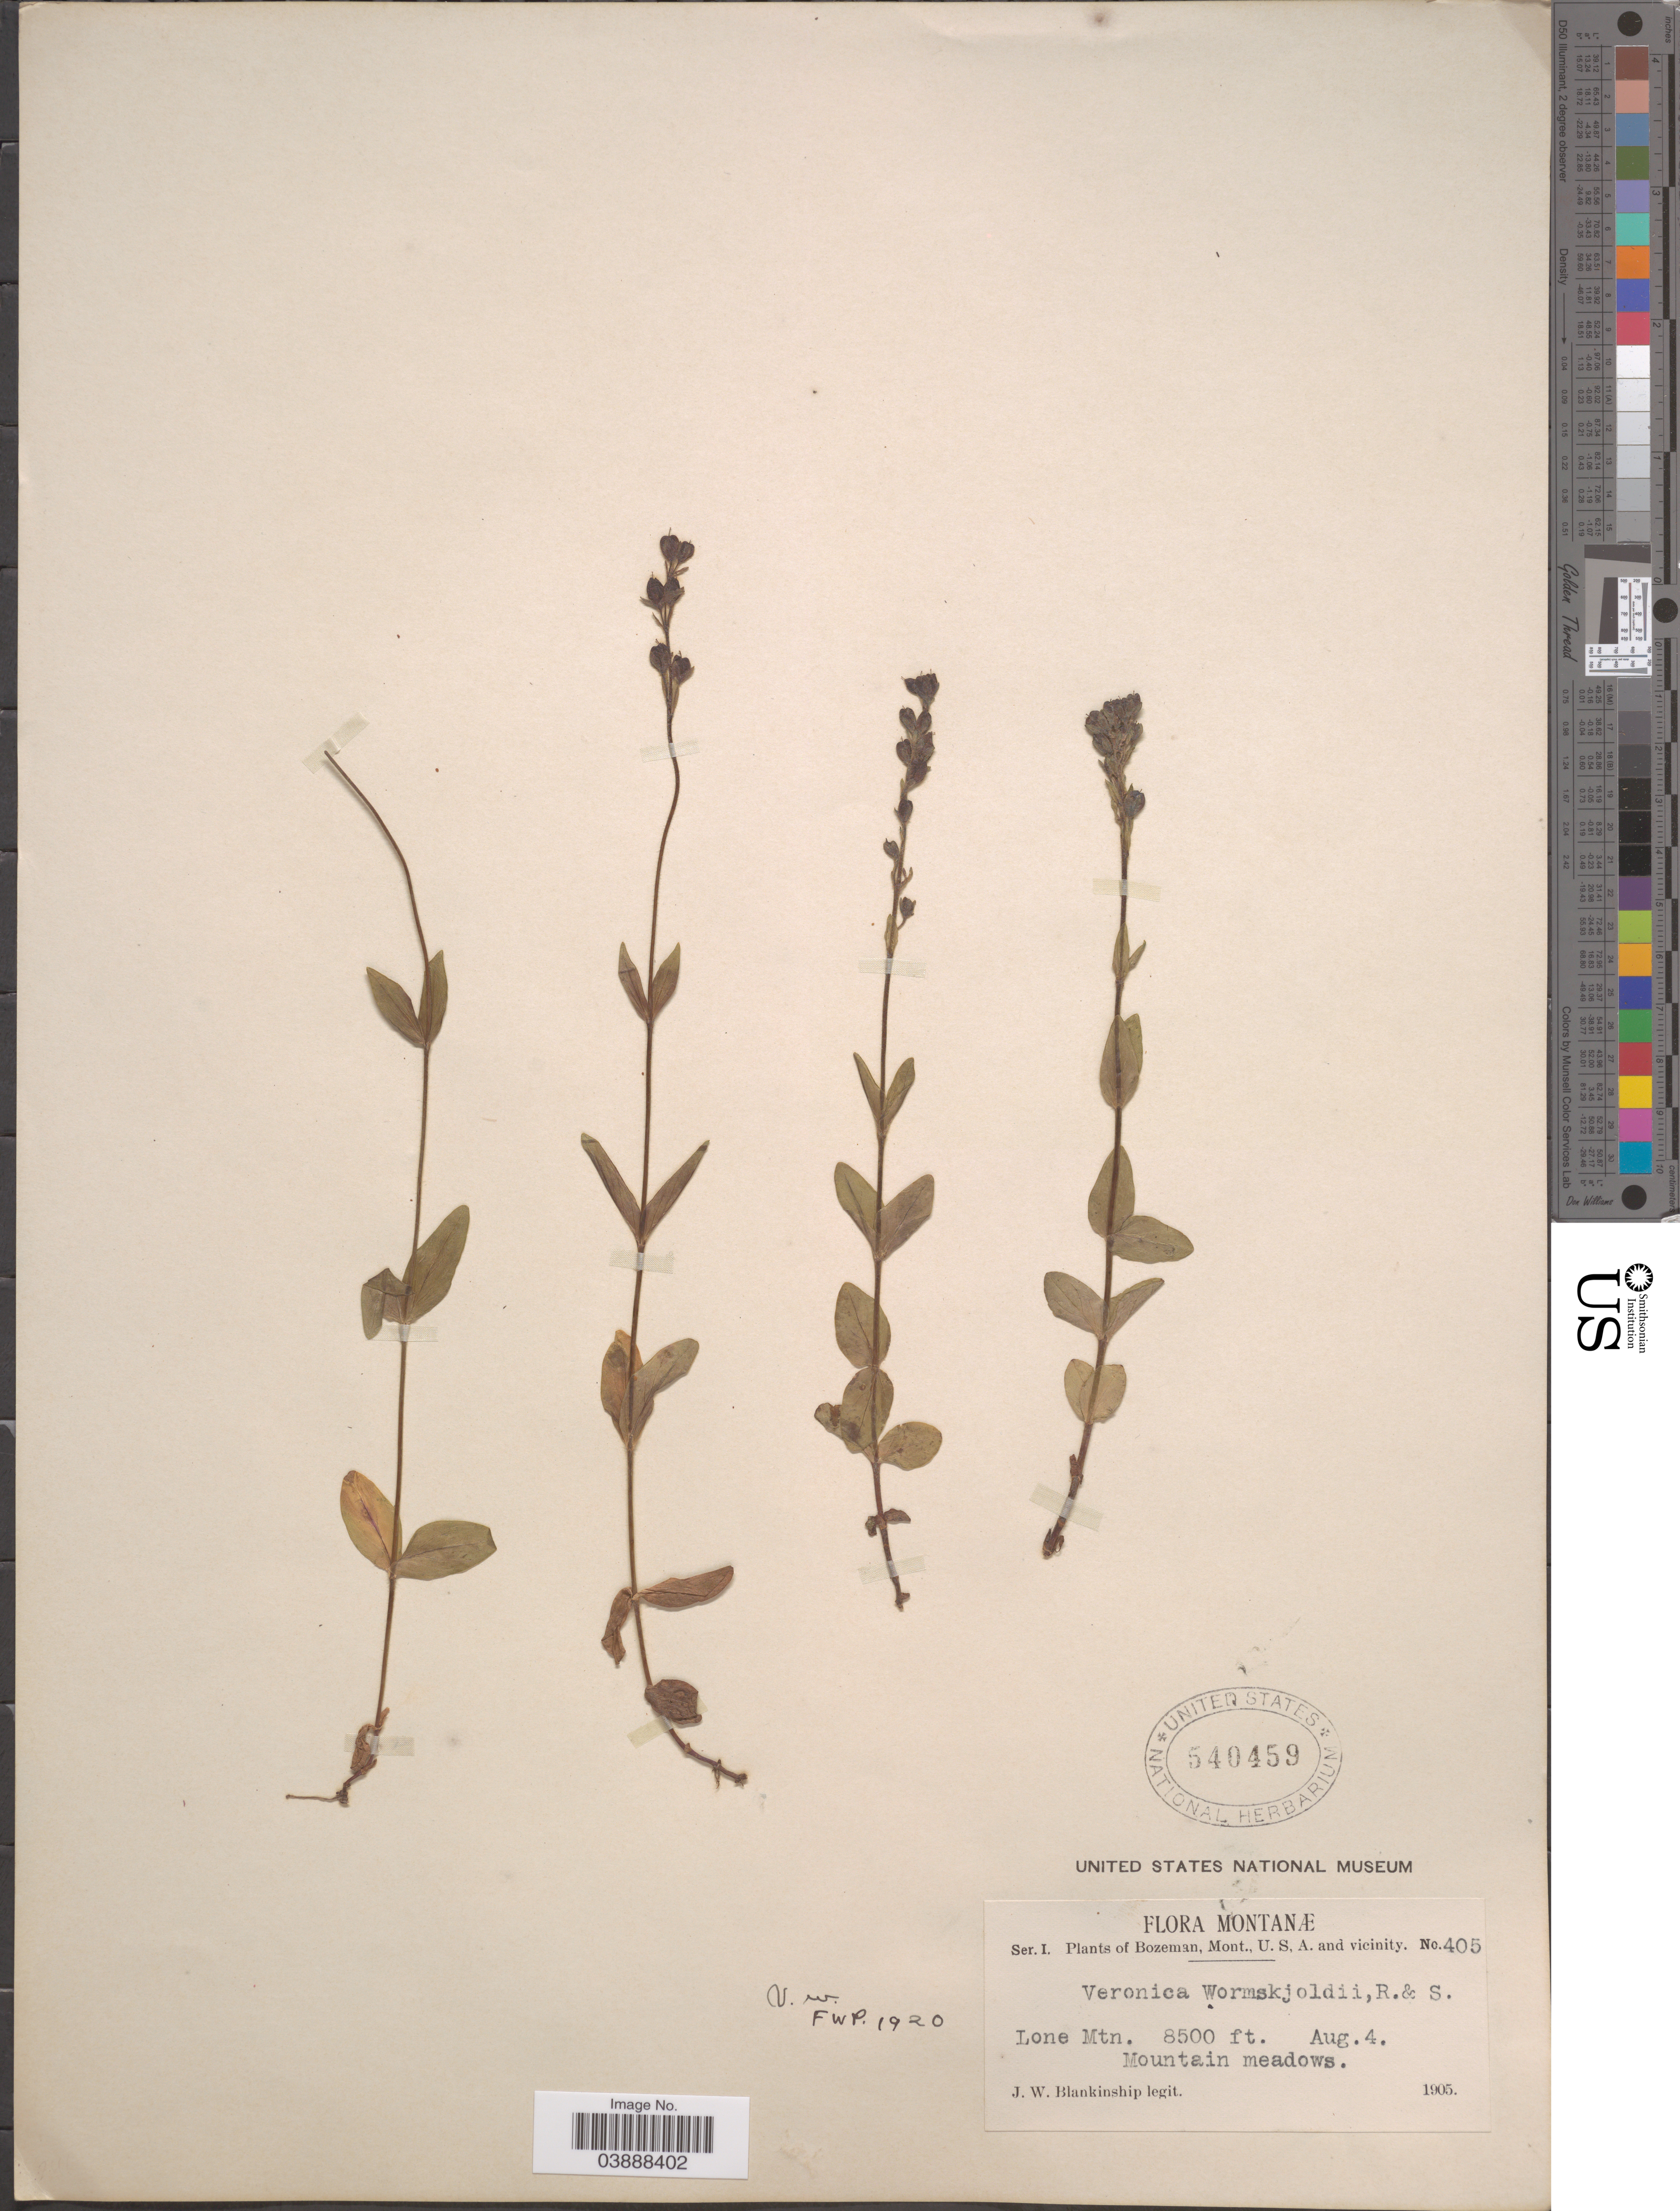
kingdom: Plantae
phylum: Tracheophyta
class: Magnoliopsida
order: Lamiales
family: Plantaginaceae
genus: Veronica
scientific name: Veronica wormskjoldii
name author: Roem. & Schult.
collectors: J. W. Blankinship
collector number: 405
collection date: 1905-08-04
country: United States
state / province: Montana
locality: Bozeman and vicinity. Lone Mtn. Mountain meadows.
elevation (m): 2591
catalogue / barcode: US 540459